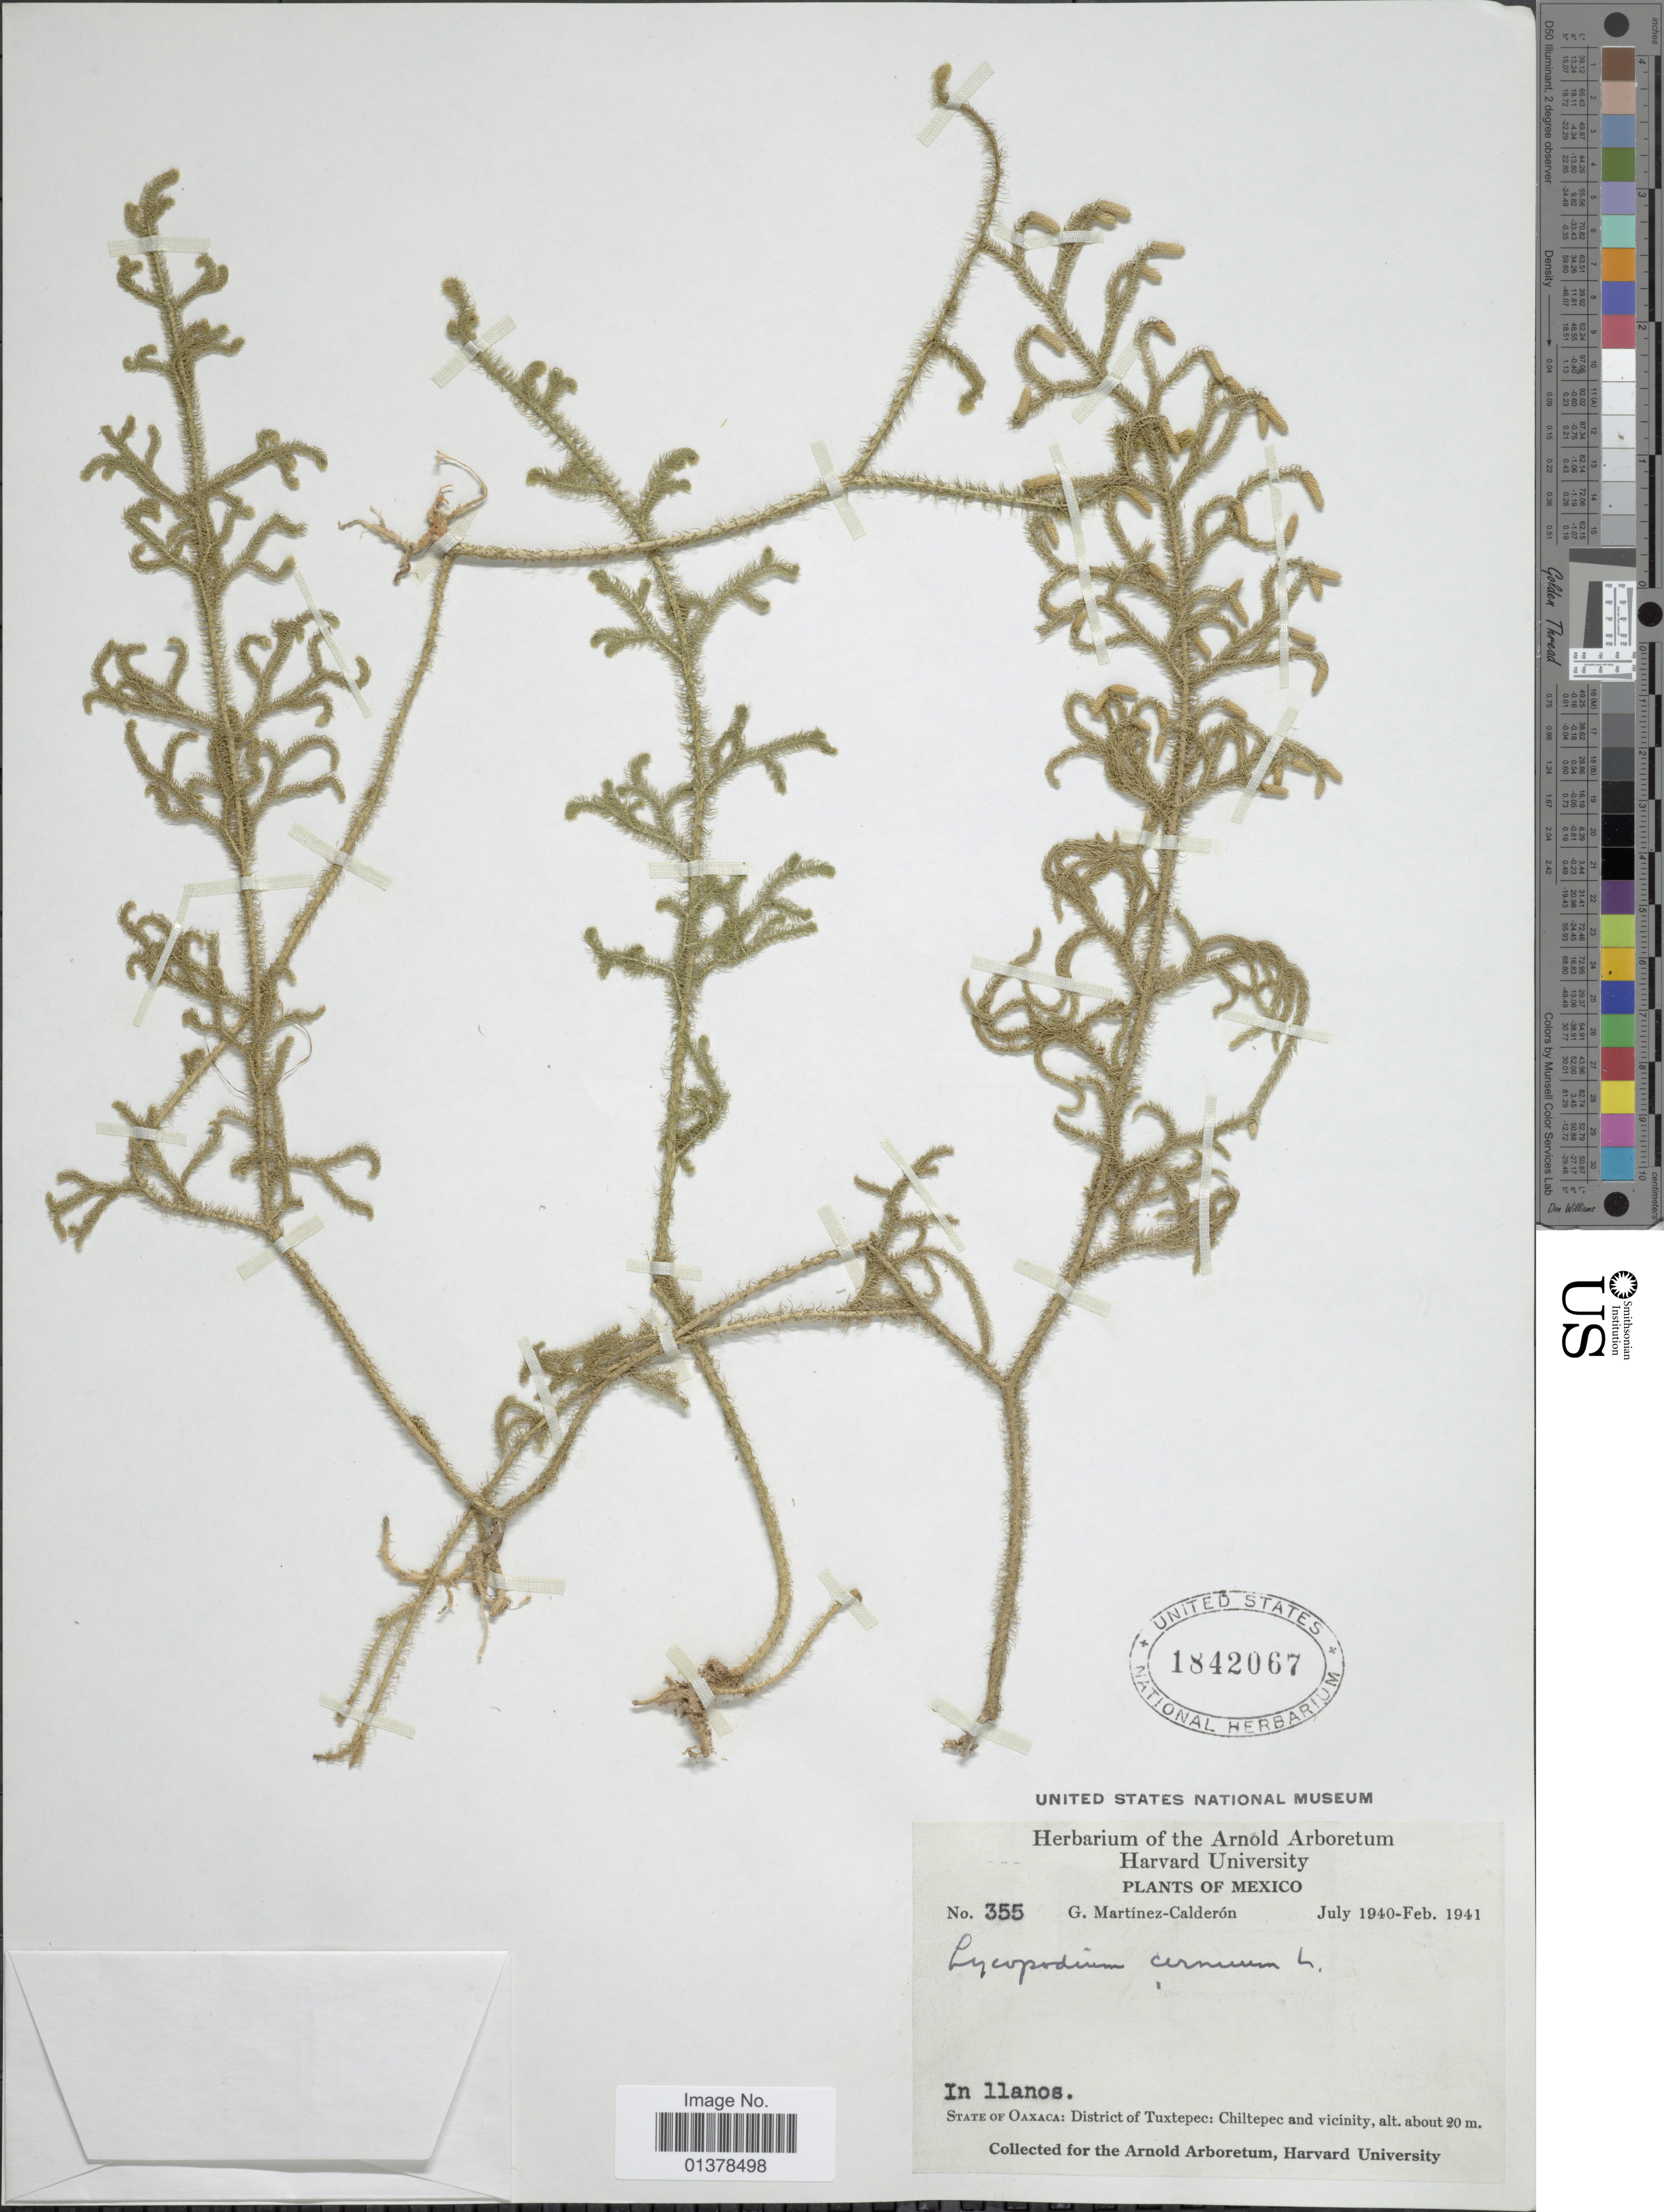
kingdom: Plantae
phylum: Tracheophyta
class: Lycopodiopsida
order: Lycopodiales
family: Lycopodiaceae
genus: Palhinhaea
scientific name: Palhinhaea cernua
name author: (L.) Vasc. & Franco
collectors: G. Martínez Calderón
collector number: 355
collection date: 1940-07/1941-02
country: Mexico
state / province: Oaxaca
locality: State of Oaxaca: District of Tuxtepec: Chiltepec, and vicinity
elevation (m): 20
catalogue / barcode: US 1842067